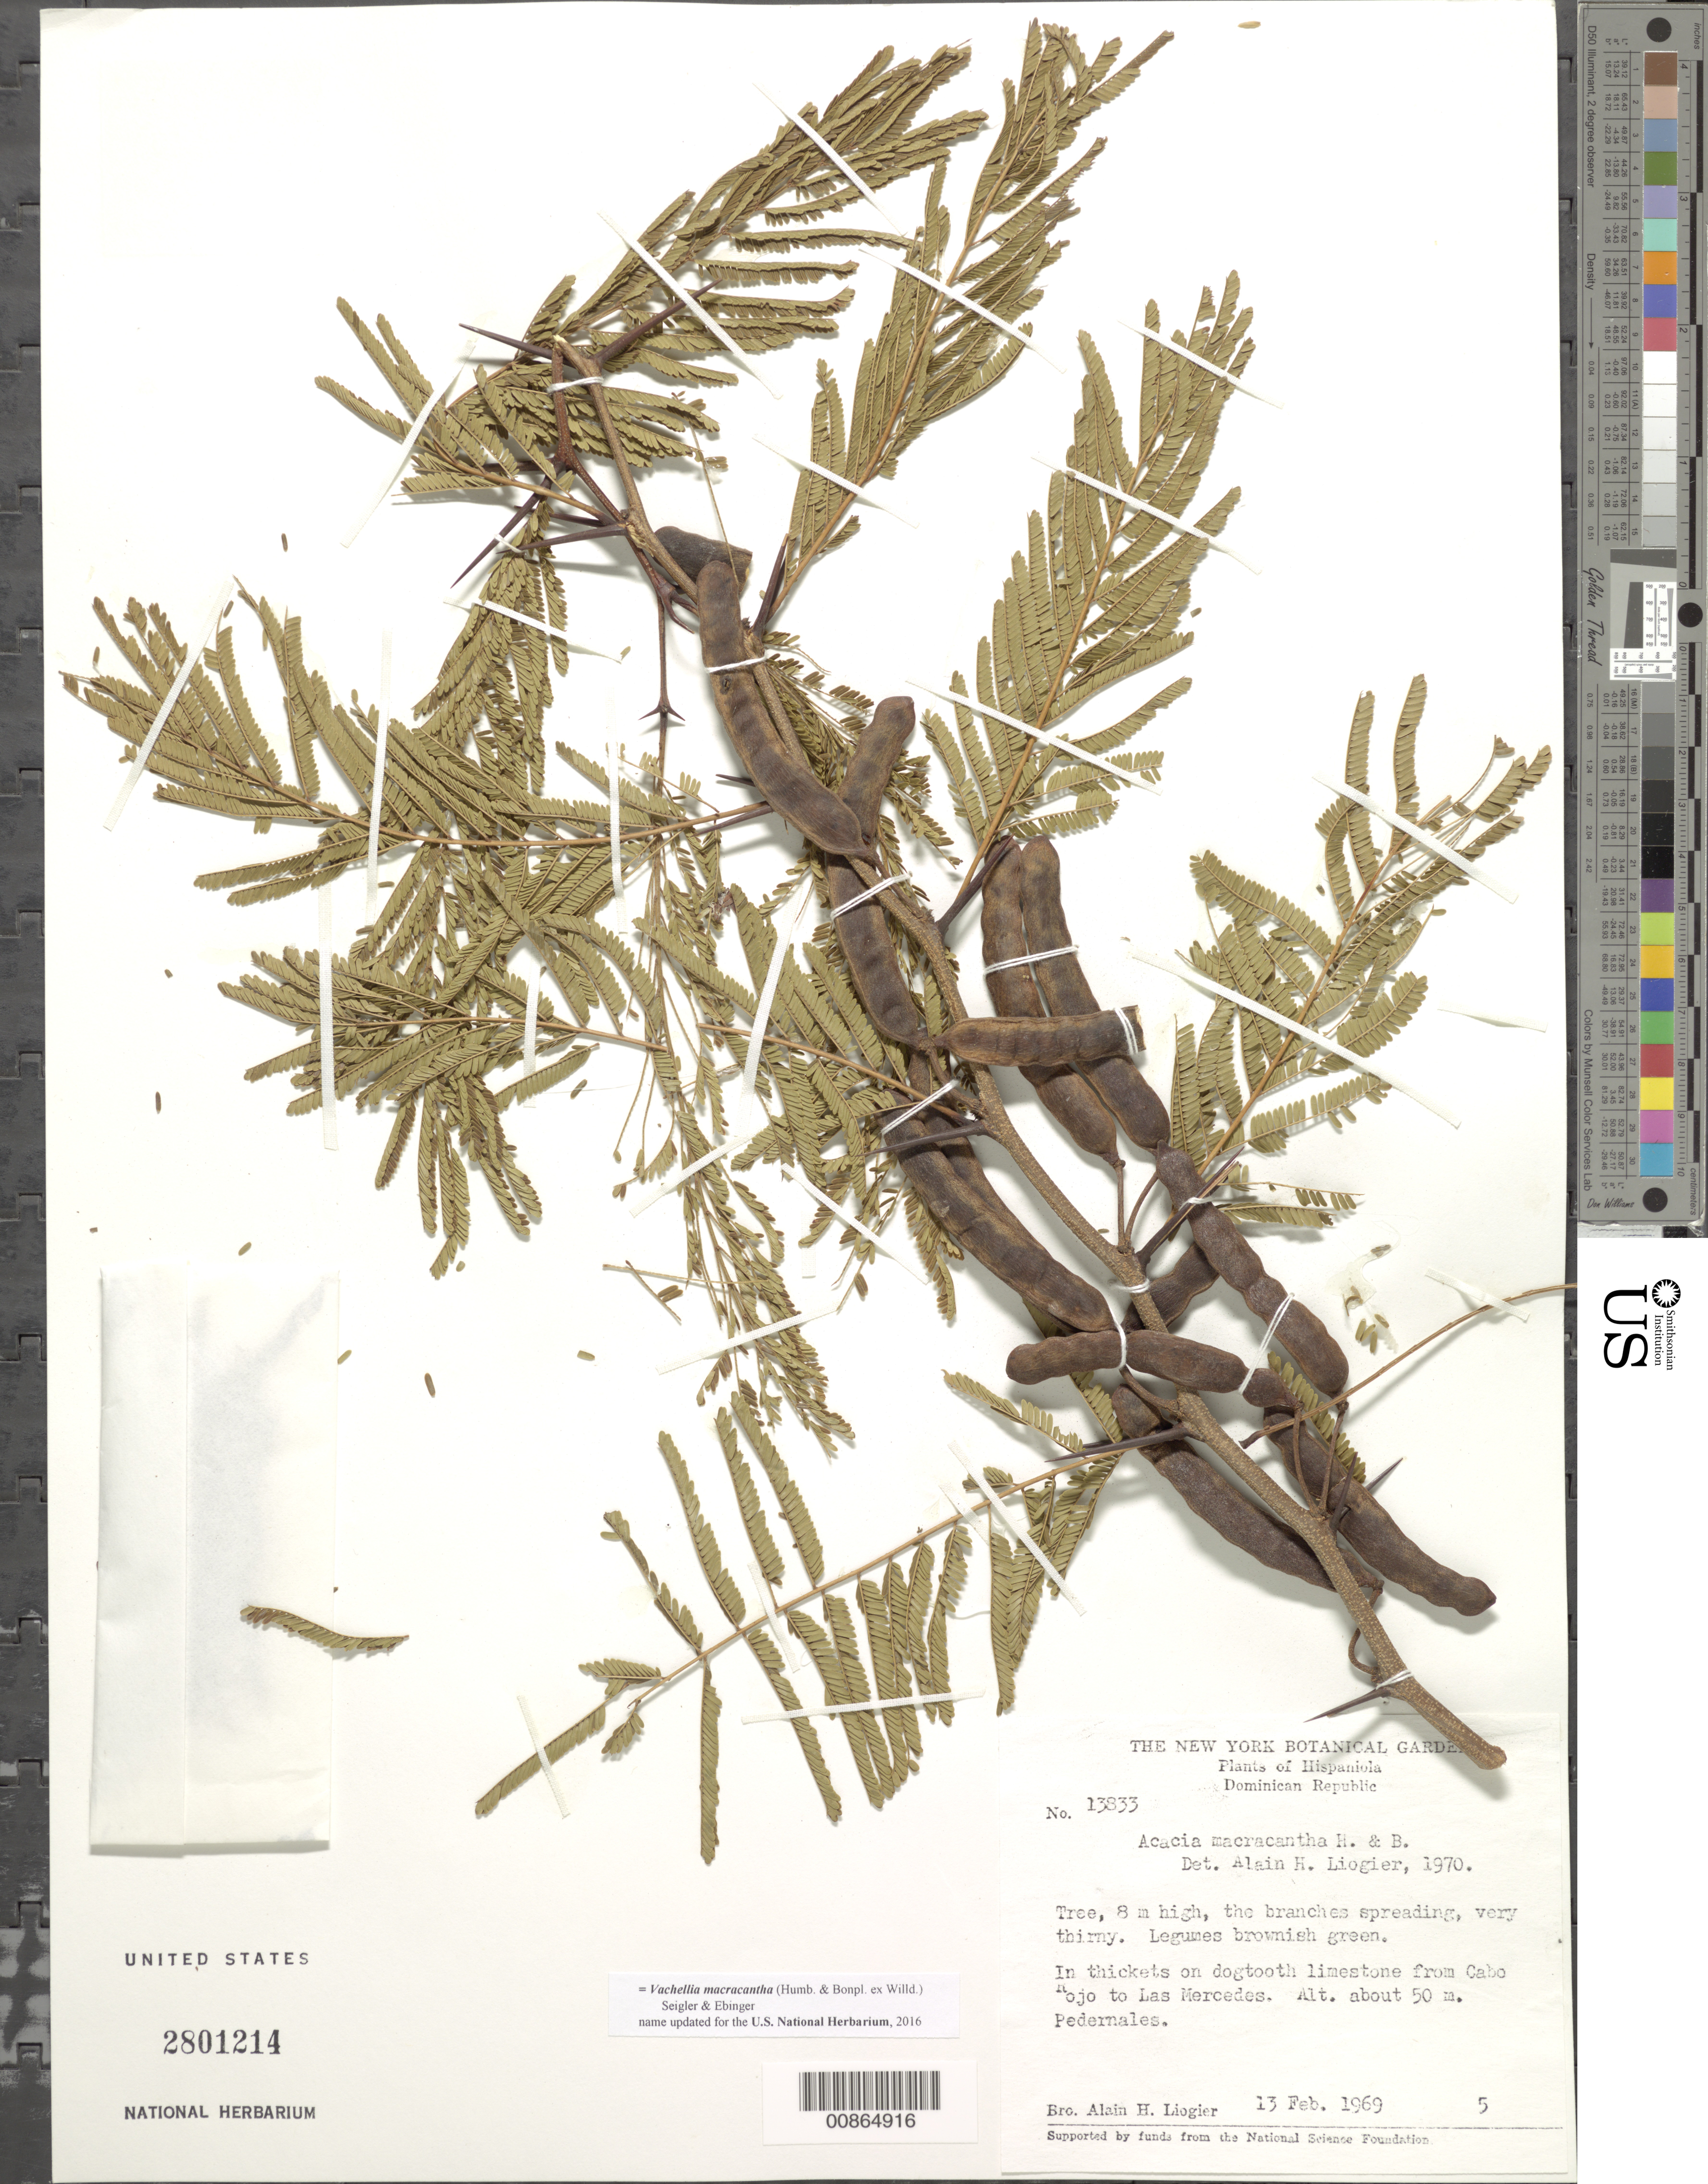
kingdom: Plantae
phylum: Tracheophyta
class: Magnoliopsida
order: Fabales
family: Fabaceae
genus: Vachellia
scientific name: Vachellia macracantha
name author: (Humb. & Bonpl. ex Willd.) Seigler & Ebinger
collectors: A. H. Liogier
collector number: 13833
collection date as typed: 13 Feb 1969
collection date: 1969-02-13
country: Dominican Republic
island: Hispaniola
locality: From Cabo Rojo to Las Mercedes. Pedernales.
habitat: In thickets on dogtooth limestone.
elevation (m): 50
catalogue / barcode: US 2801214